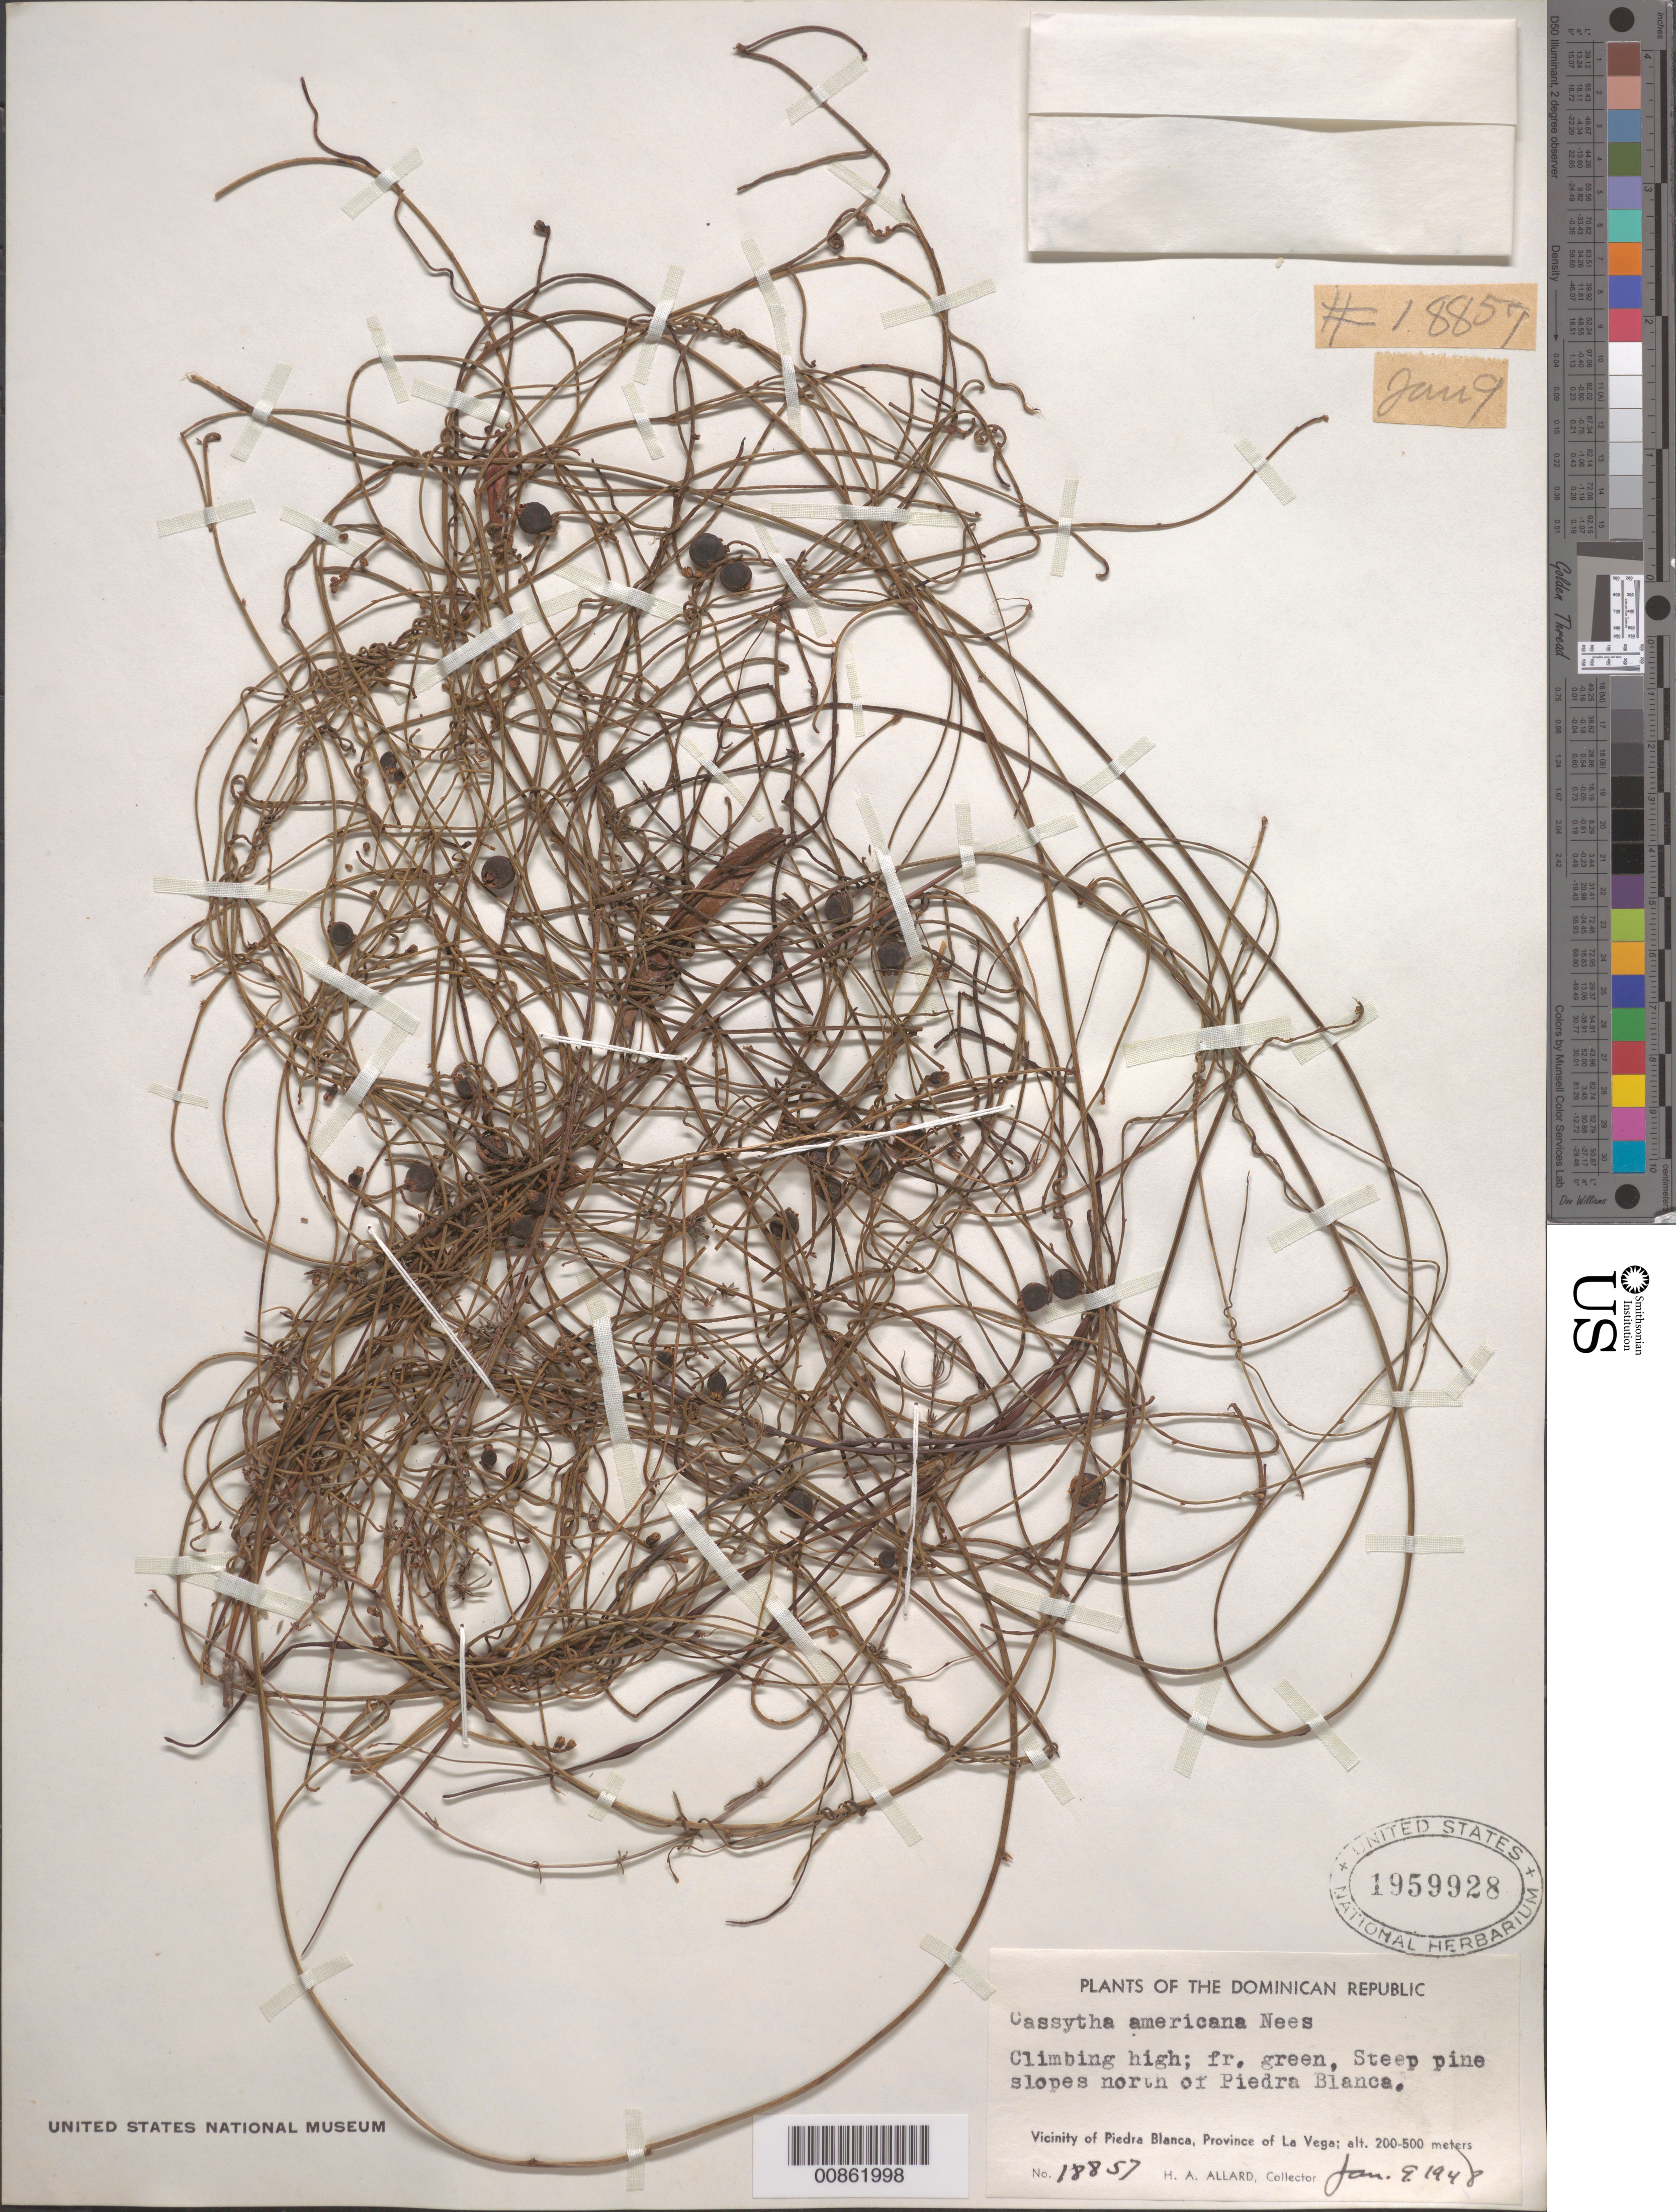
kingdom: Plantae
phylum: Tracheophyta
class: Magnoliopsida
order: Laurales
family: Lauraceae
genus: Cassytha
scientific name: Cassytha filiformis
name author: L.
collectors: H. A. Allard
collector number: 18857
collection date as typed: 09 Jan 1948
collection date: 1948-01-09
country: Dominican Republic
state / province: La Vega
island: Hispaniola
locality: North of Piedra Blanca.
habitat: Steep pine slopes. Climbing high.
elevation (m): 200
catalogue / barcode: US 1959928